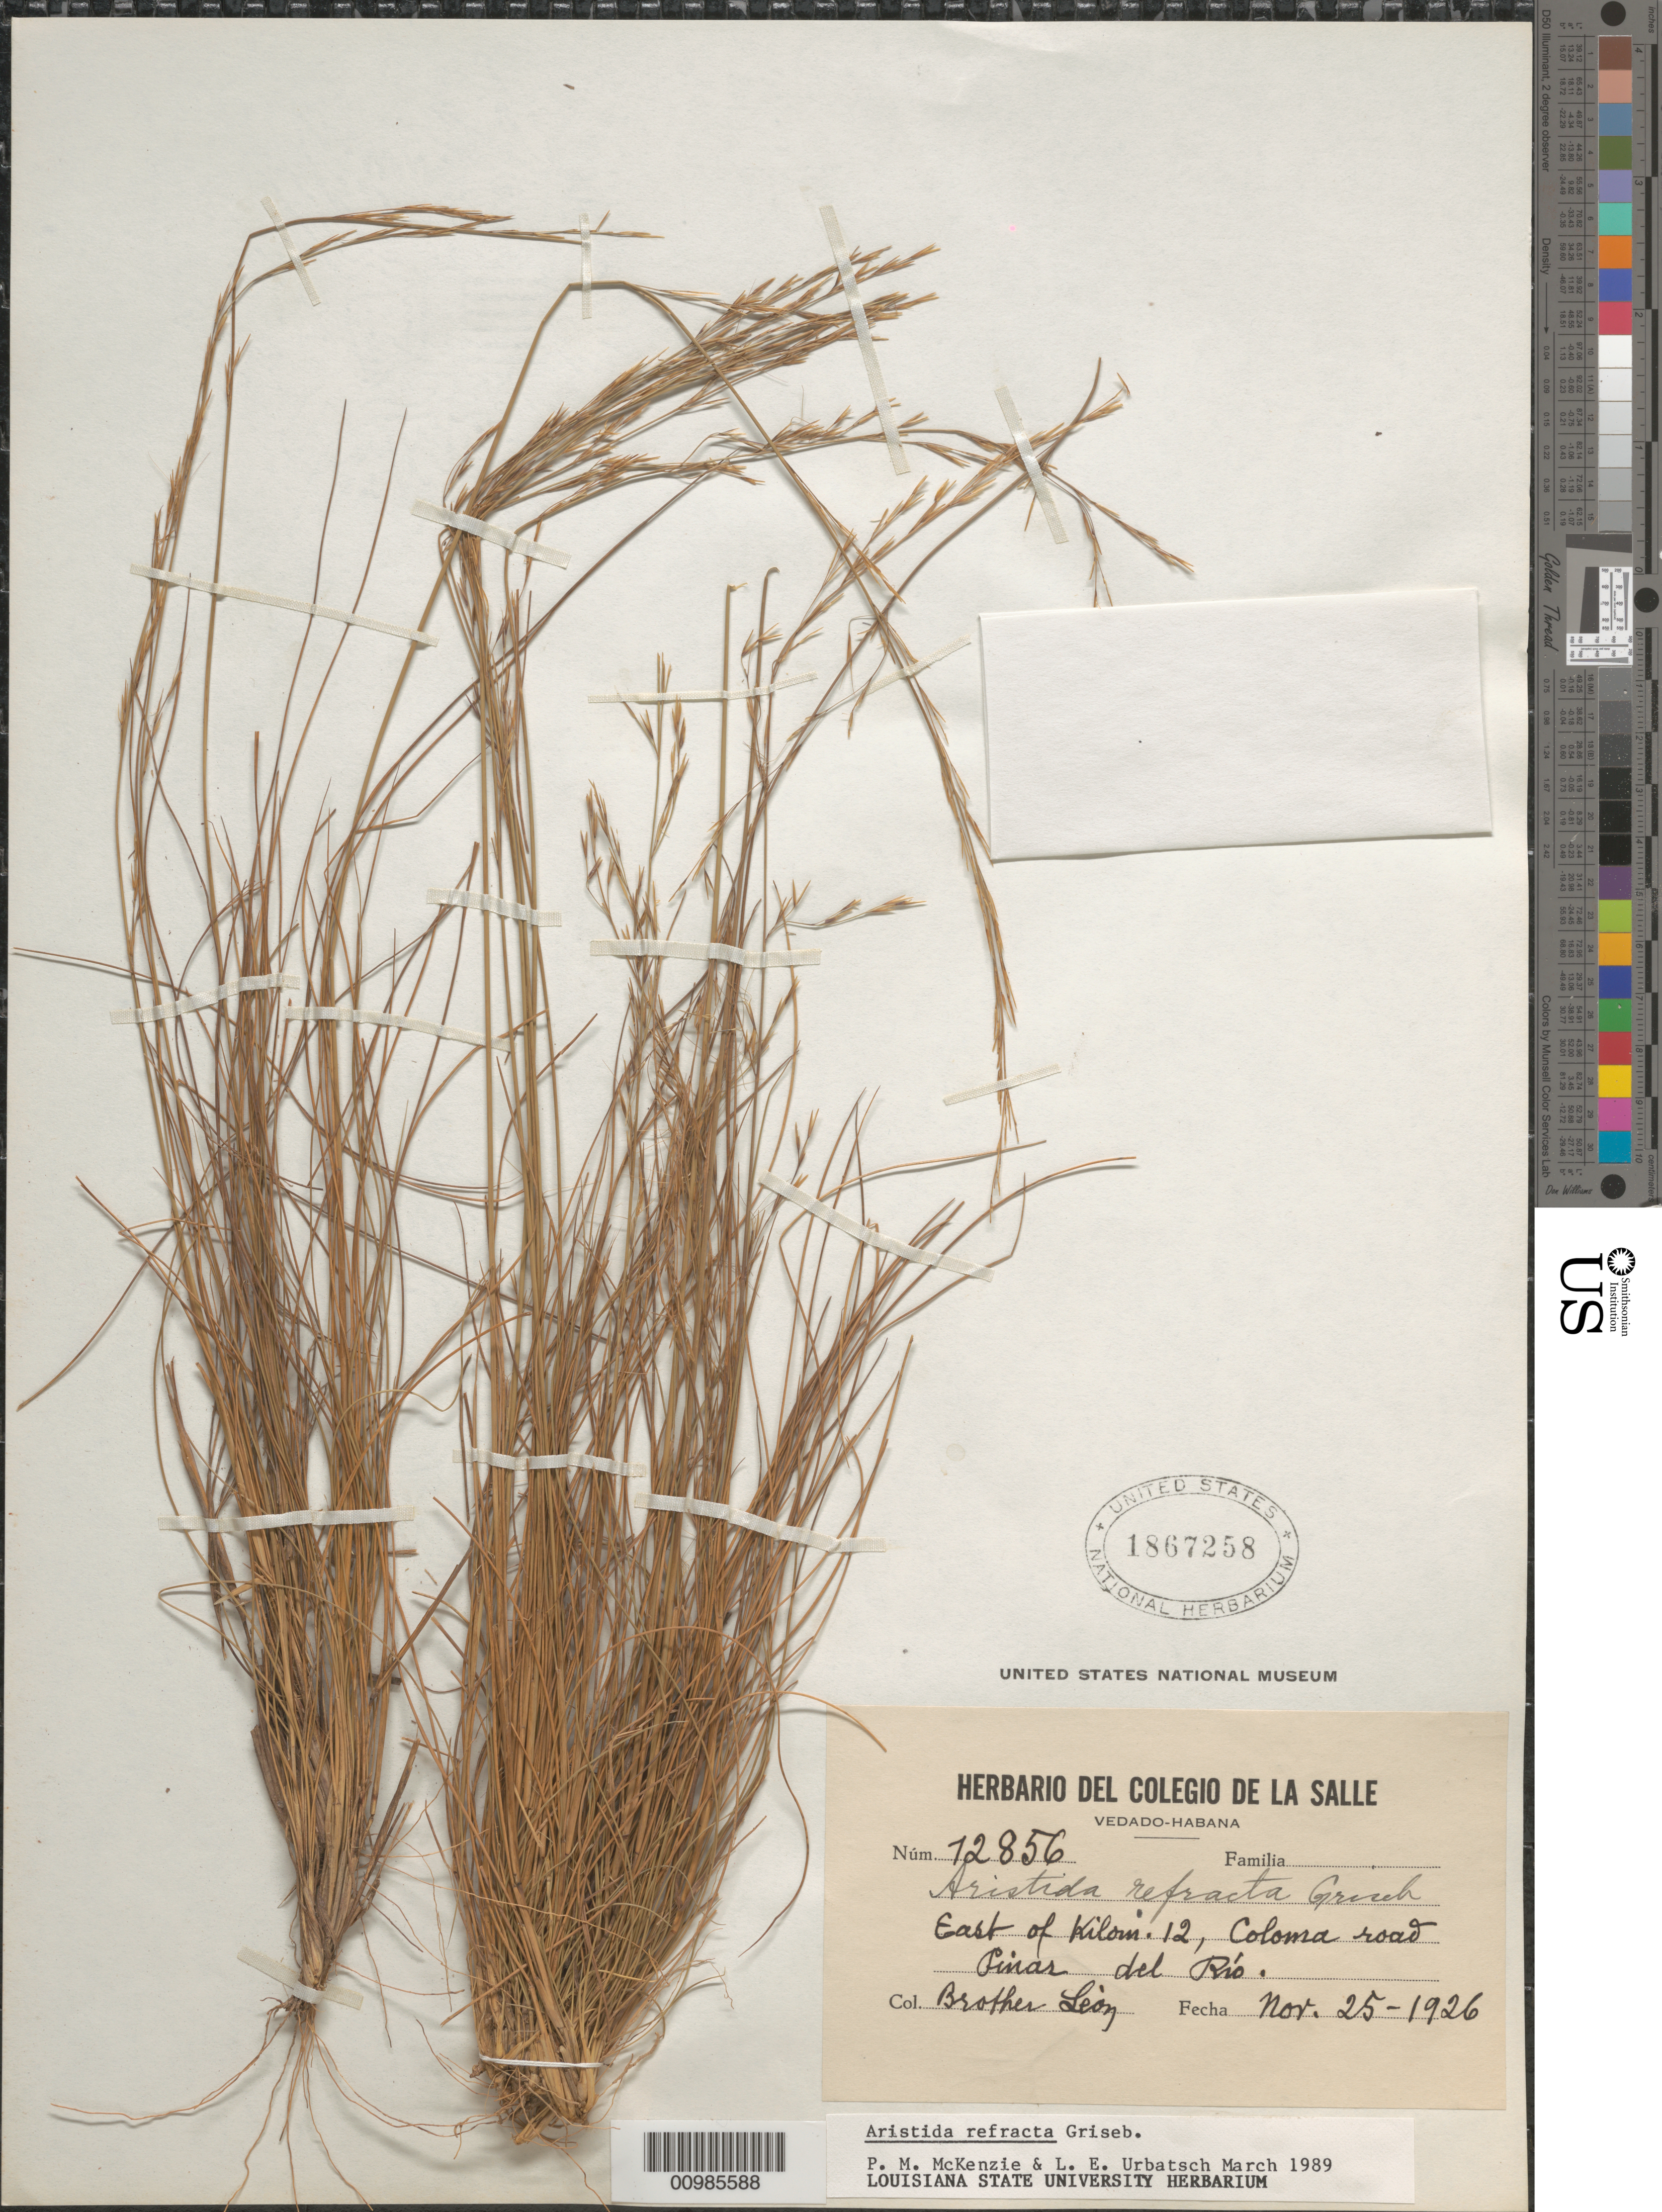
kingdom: Plantae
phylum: Tracheophyta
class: Liliopsida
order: Poales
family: Poaceae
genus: Aristida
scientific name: Aristida refracta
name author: Griseb.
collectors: Bro. León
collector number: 12856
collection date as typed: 25 Nov 1926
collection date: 1926-11-25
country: Cuba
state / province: Pinar del Rio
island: Cuba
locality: East of km 12 Coloma road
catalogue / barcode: US 1867258